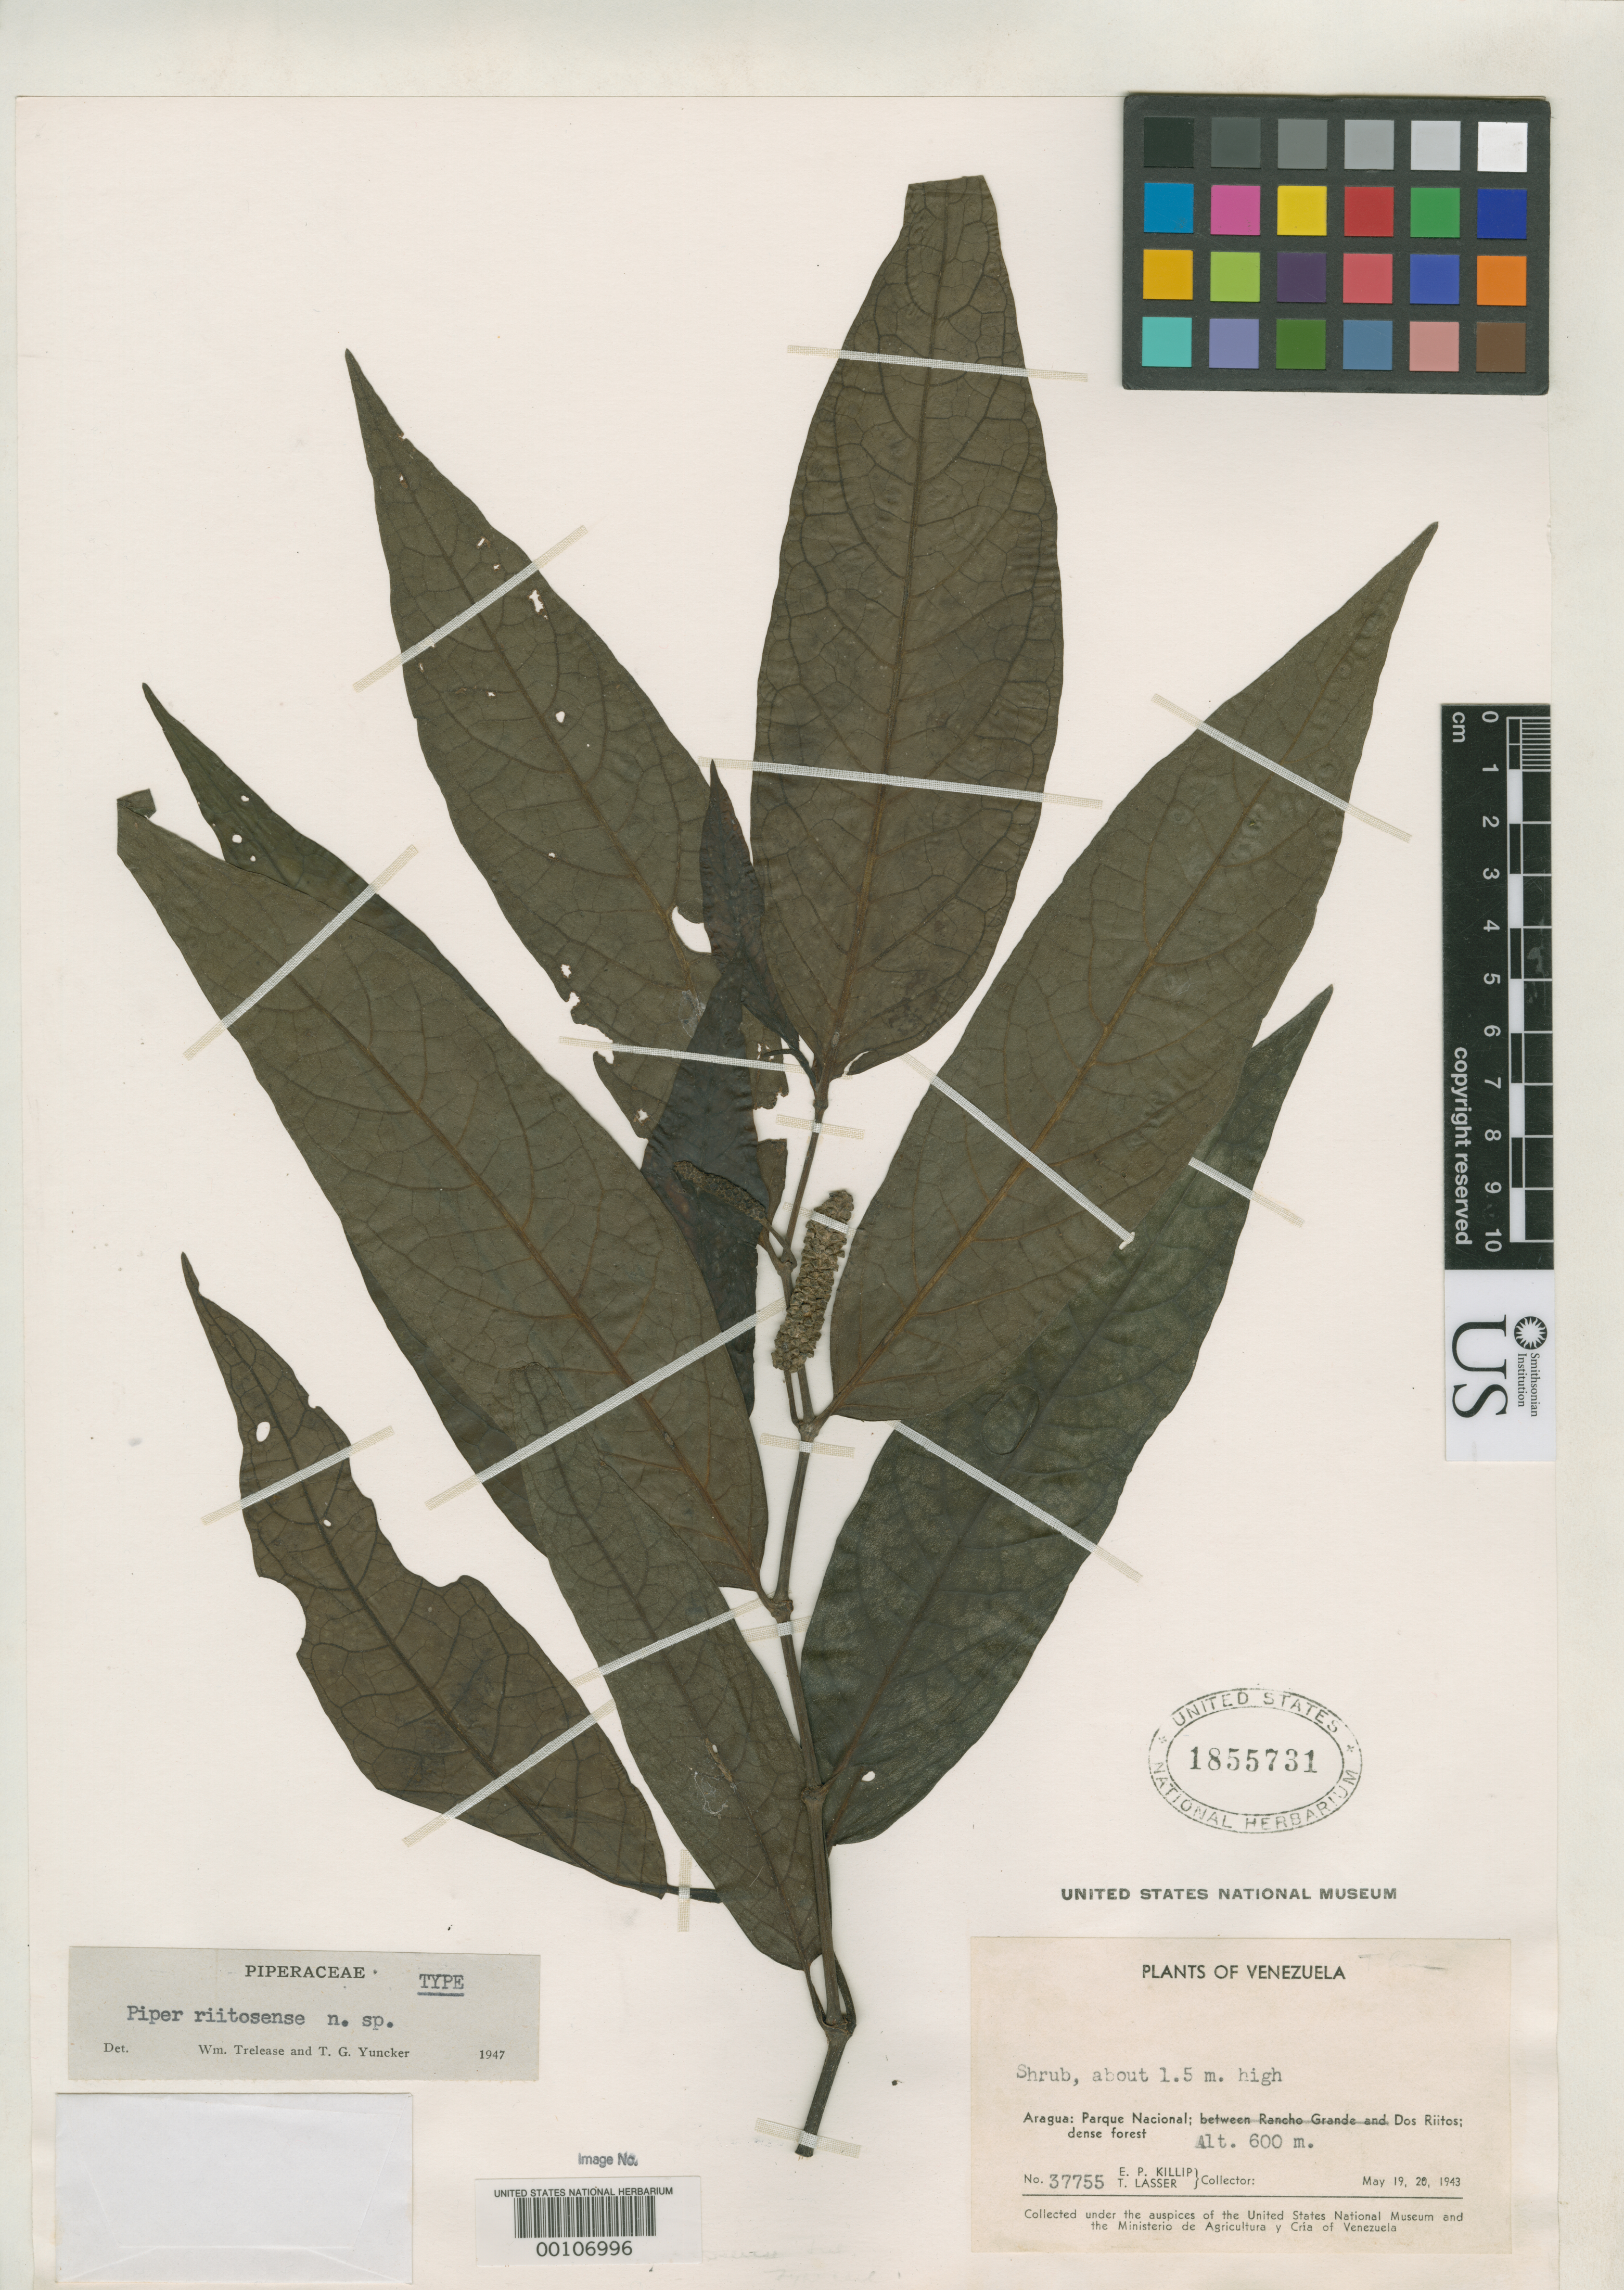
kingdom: Plantae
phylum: Tracheophyta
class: Magnoliopsida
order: Piperales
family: Piperaceae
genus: Piper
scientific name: Piper riitosense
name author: Trel. & Yunck.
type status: Holotype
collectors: E. P. Killip & T. Lasser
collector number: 37755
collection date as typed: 19 May 1943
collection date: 1943-05-19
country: Colombia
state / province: Arauca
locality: Dos Riitos.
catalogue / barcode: US 1855731